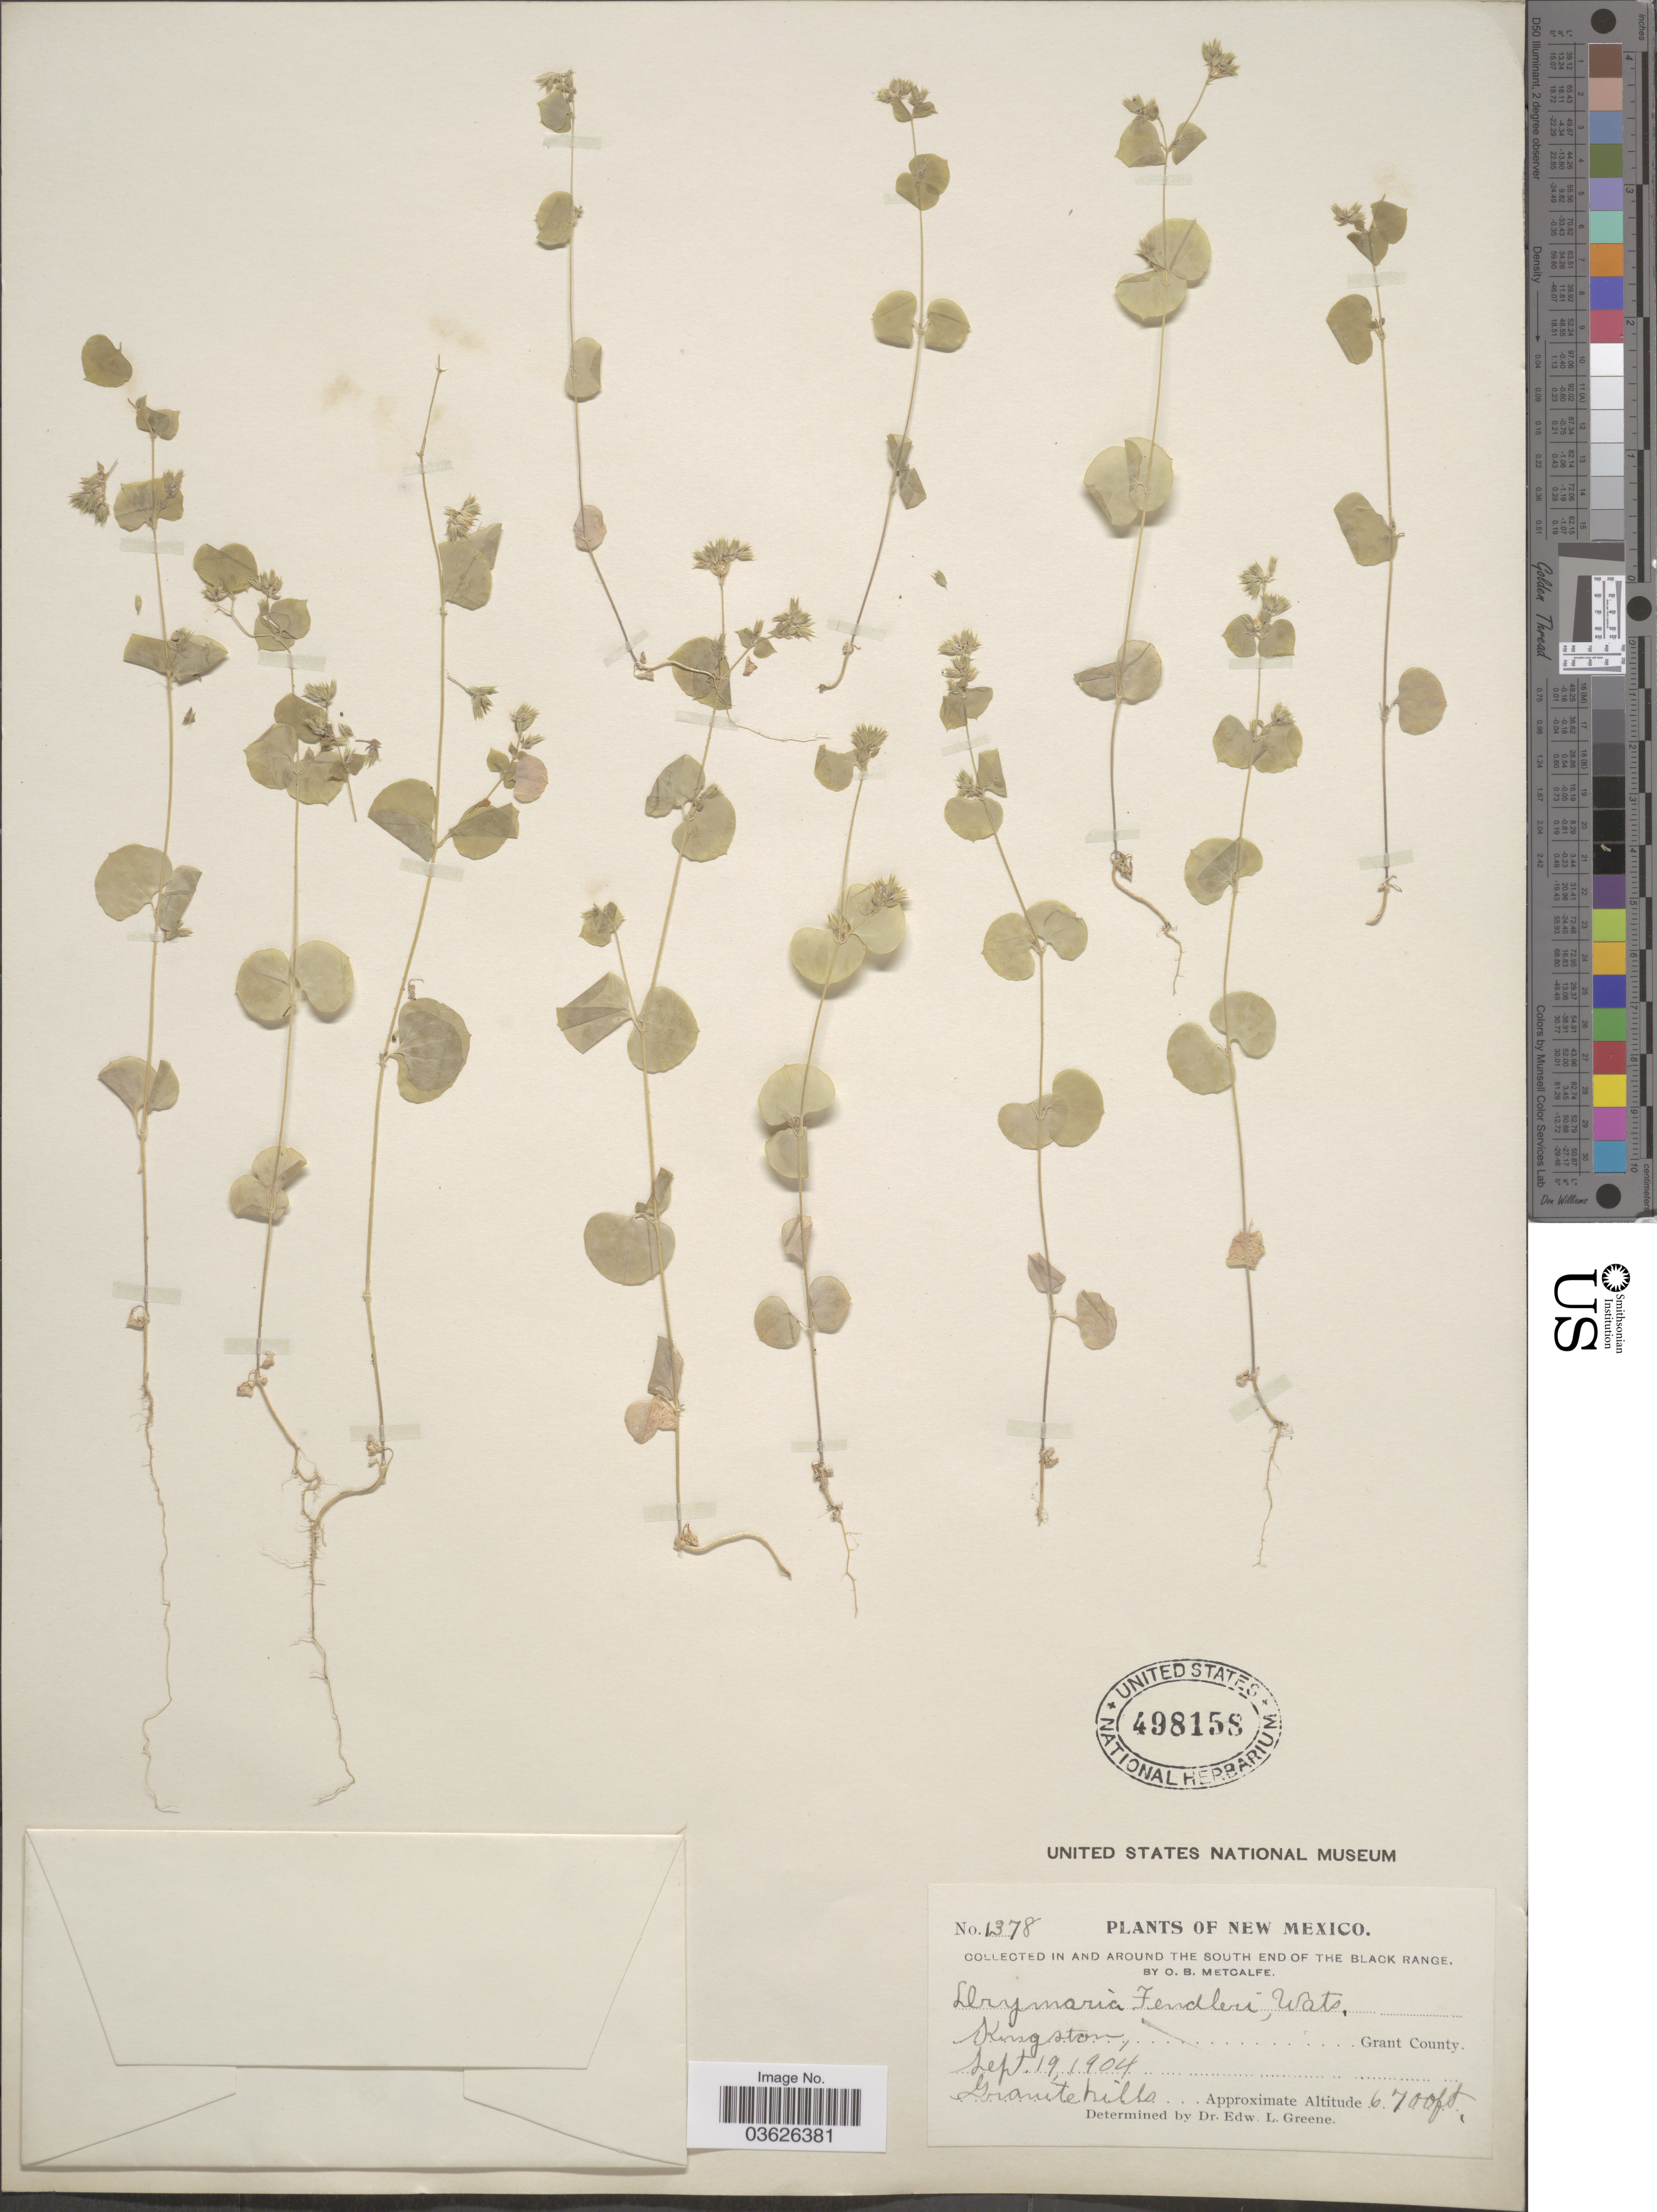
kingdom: Plantae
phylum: Tracheophyta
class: Magnoliopsida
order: Caryophyllales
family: Caryophyllaceae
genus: Drymaria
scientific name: Drymaria fendleri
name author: S. Watson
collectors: O. B. Metcalfe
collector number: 1378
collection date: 1904-09-19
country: United States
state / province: New Mexico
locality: In and around the south end of the Black Range, Kingston, Grant County.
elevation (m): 2042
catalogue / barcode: US 498158